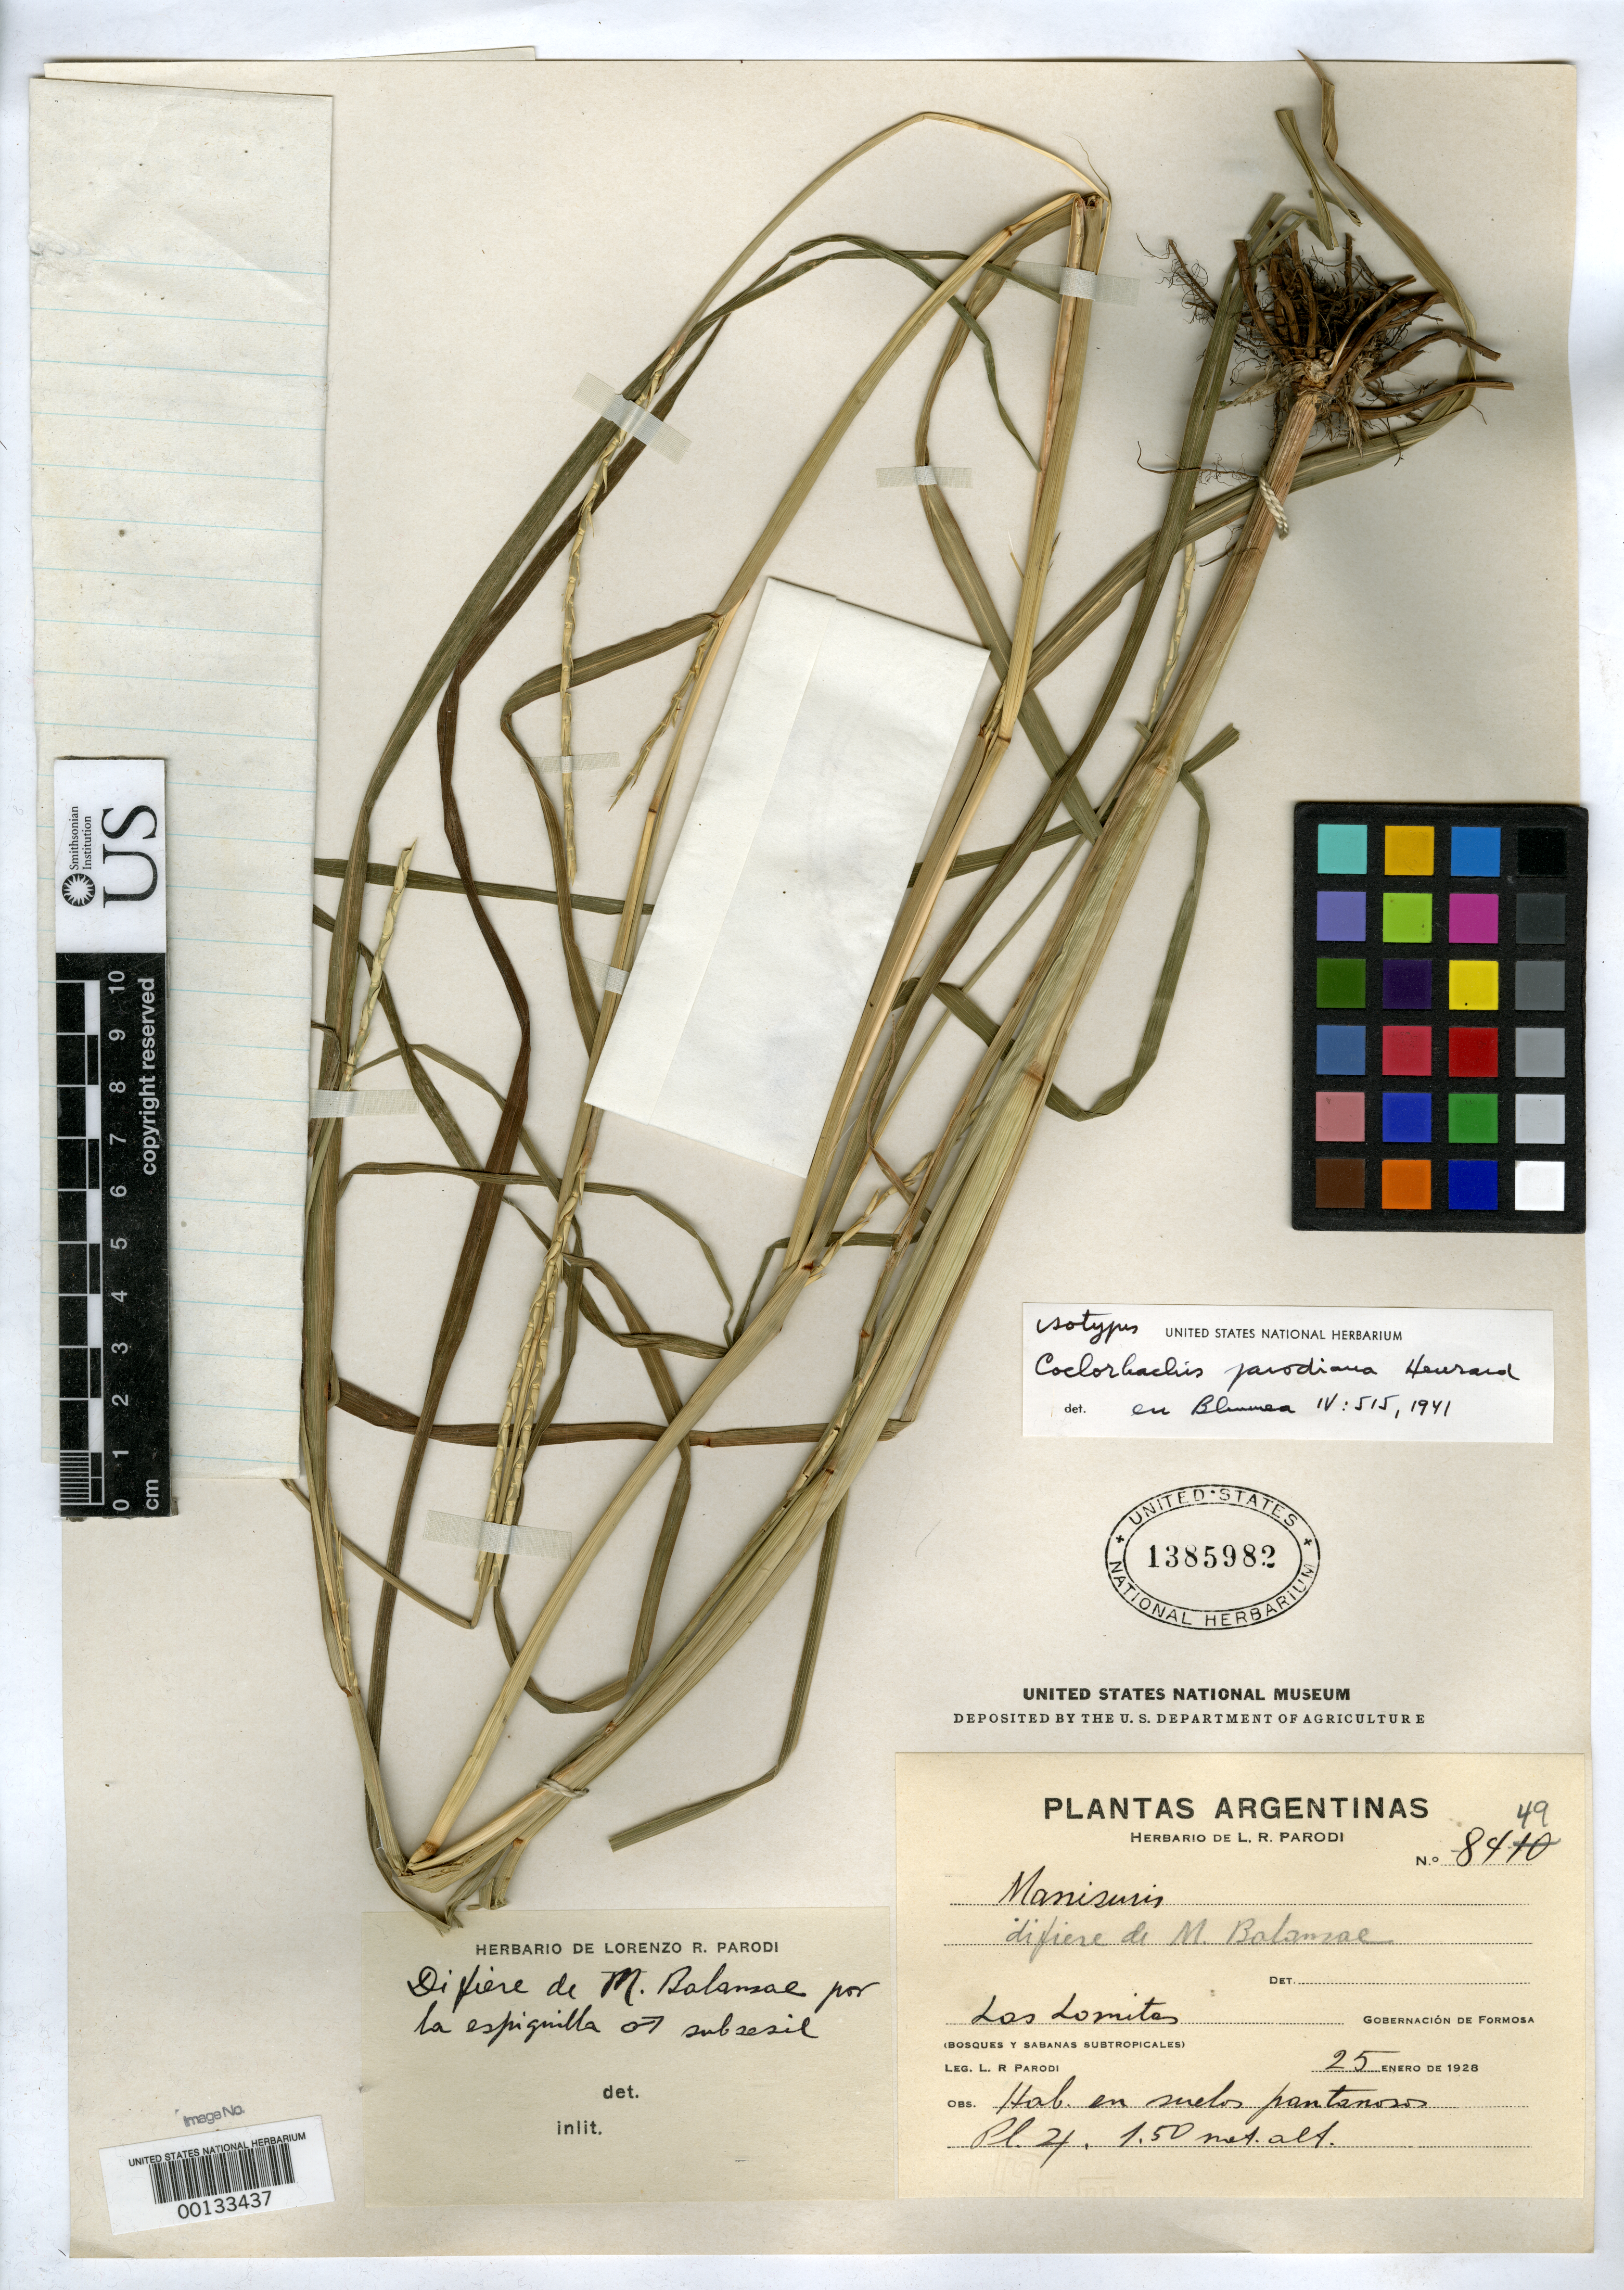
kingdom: Plantae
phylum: Tracheophyta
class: Liliopsida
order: Poales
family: Poaceae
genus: Coelorhachis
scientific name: Coelorhachis parodiana Henrard, orth. var.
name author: Henr.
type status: Isotype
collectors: L. R. Parodi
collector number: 8449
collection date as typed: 25 Jan 1928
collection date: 1928-01-25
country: Argentina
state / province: Formosa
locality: Las Lomites.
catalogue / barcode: US 1385982